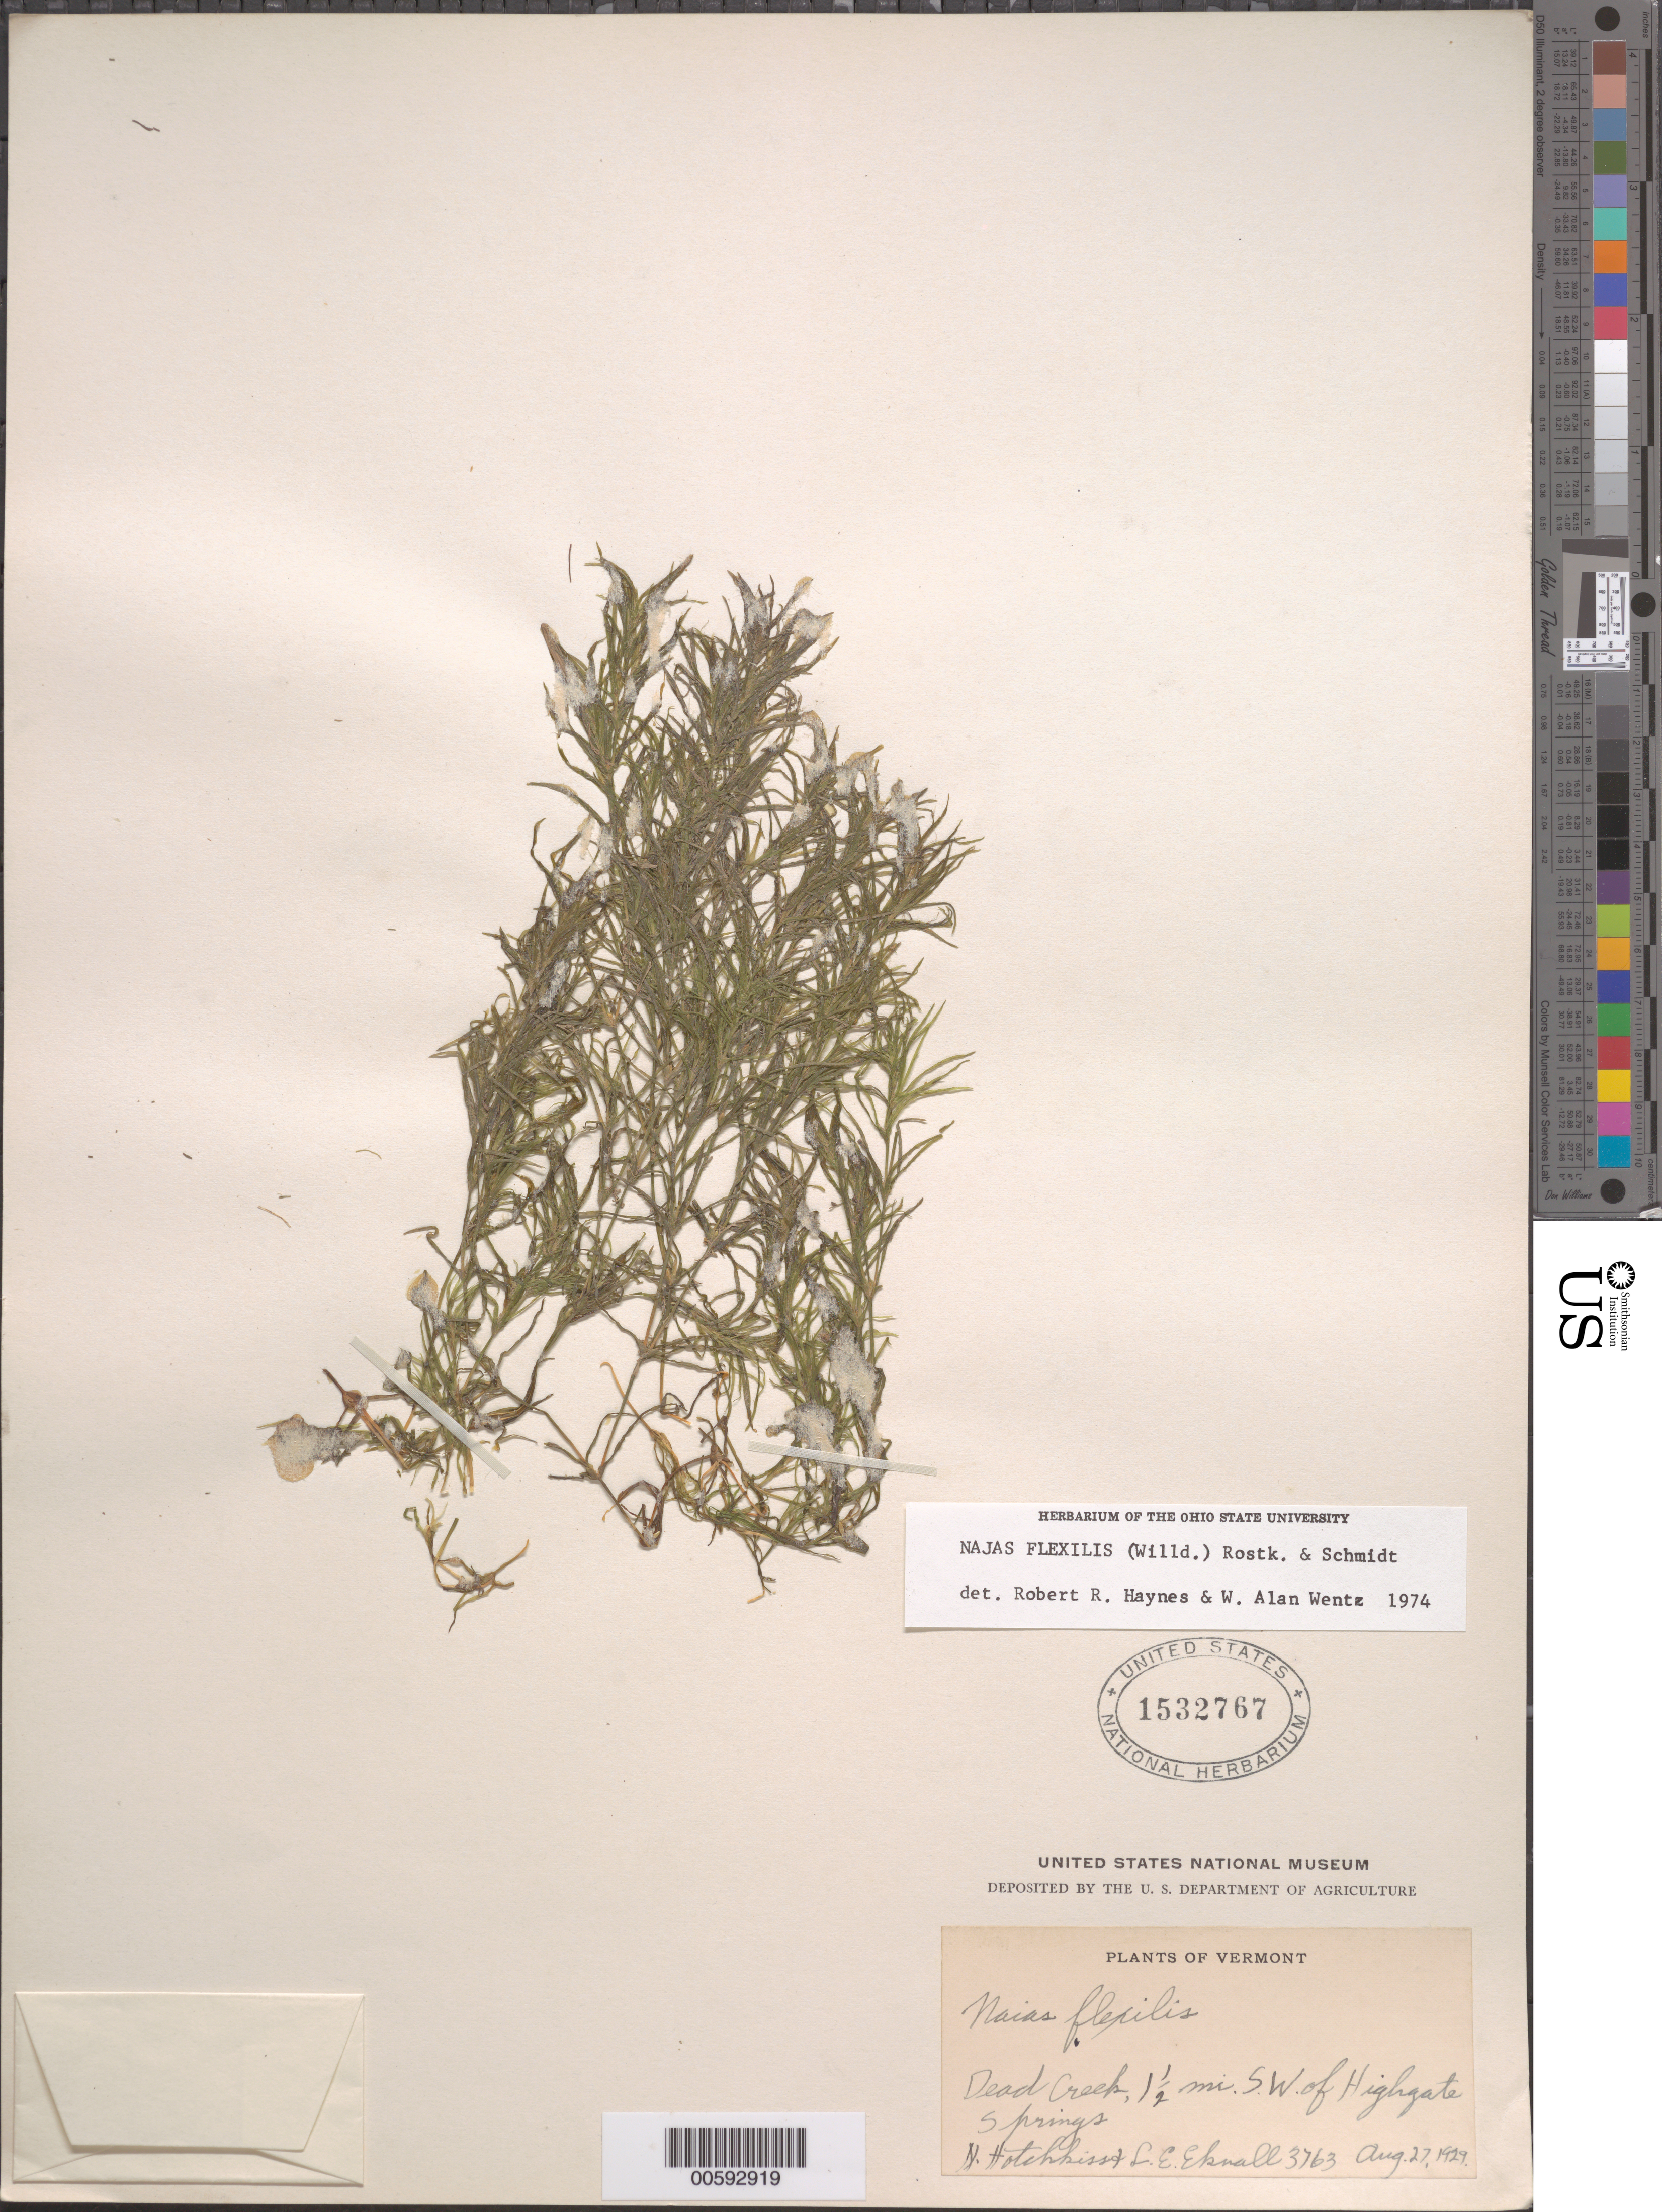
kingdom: Plantae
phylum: Tracheophyta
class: Liliopsida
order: Alismatales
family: Hydrocharitaceae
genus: Najas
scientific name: Najas flexilis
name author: (Willd.) Rostk. & Schmidt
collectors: N. Hotchkiss & L. Ekvall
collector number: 3763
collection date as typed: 27 Aug 1929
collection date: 1929-08-27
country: United States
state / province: Vermont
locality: Dead Creek, SW of Highgate Spring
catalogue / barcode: US 1532767